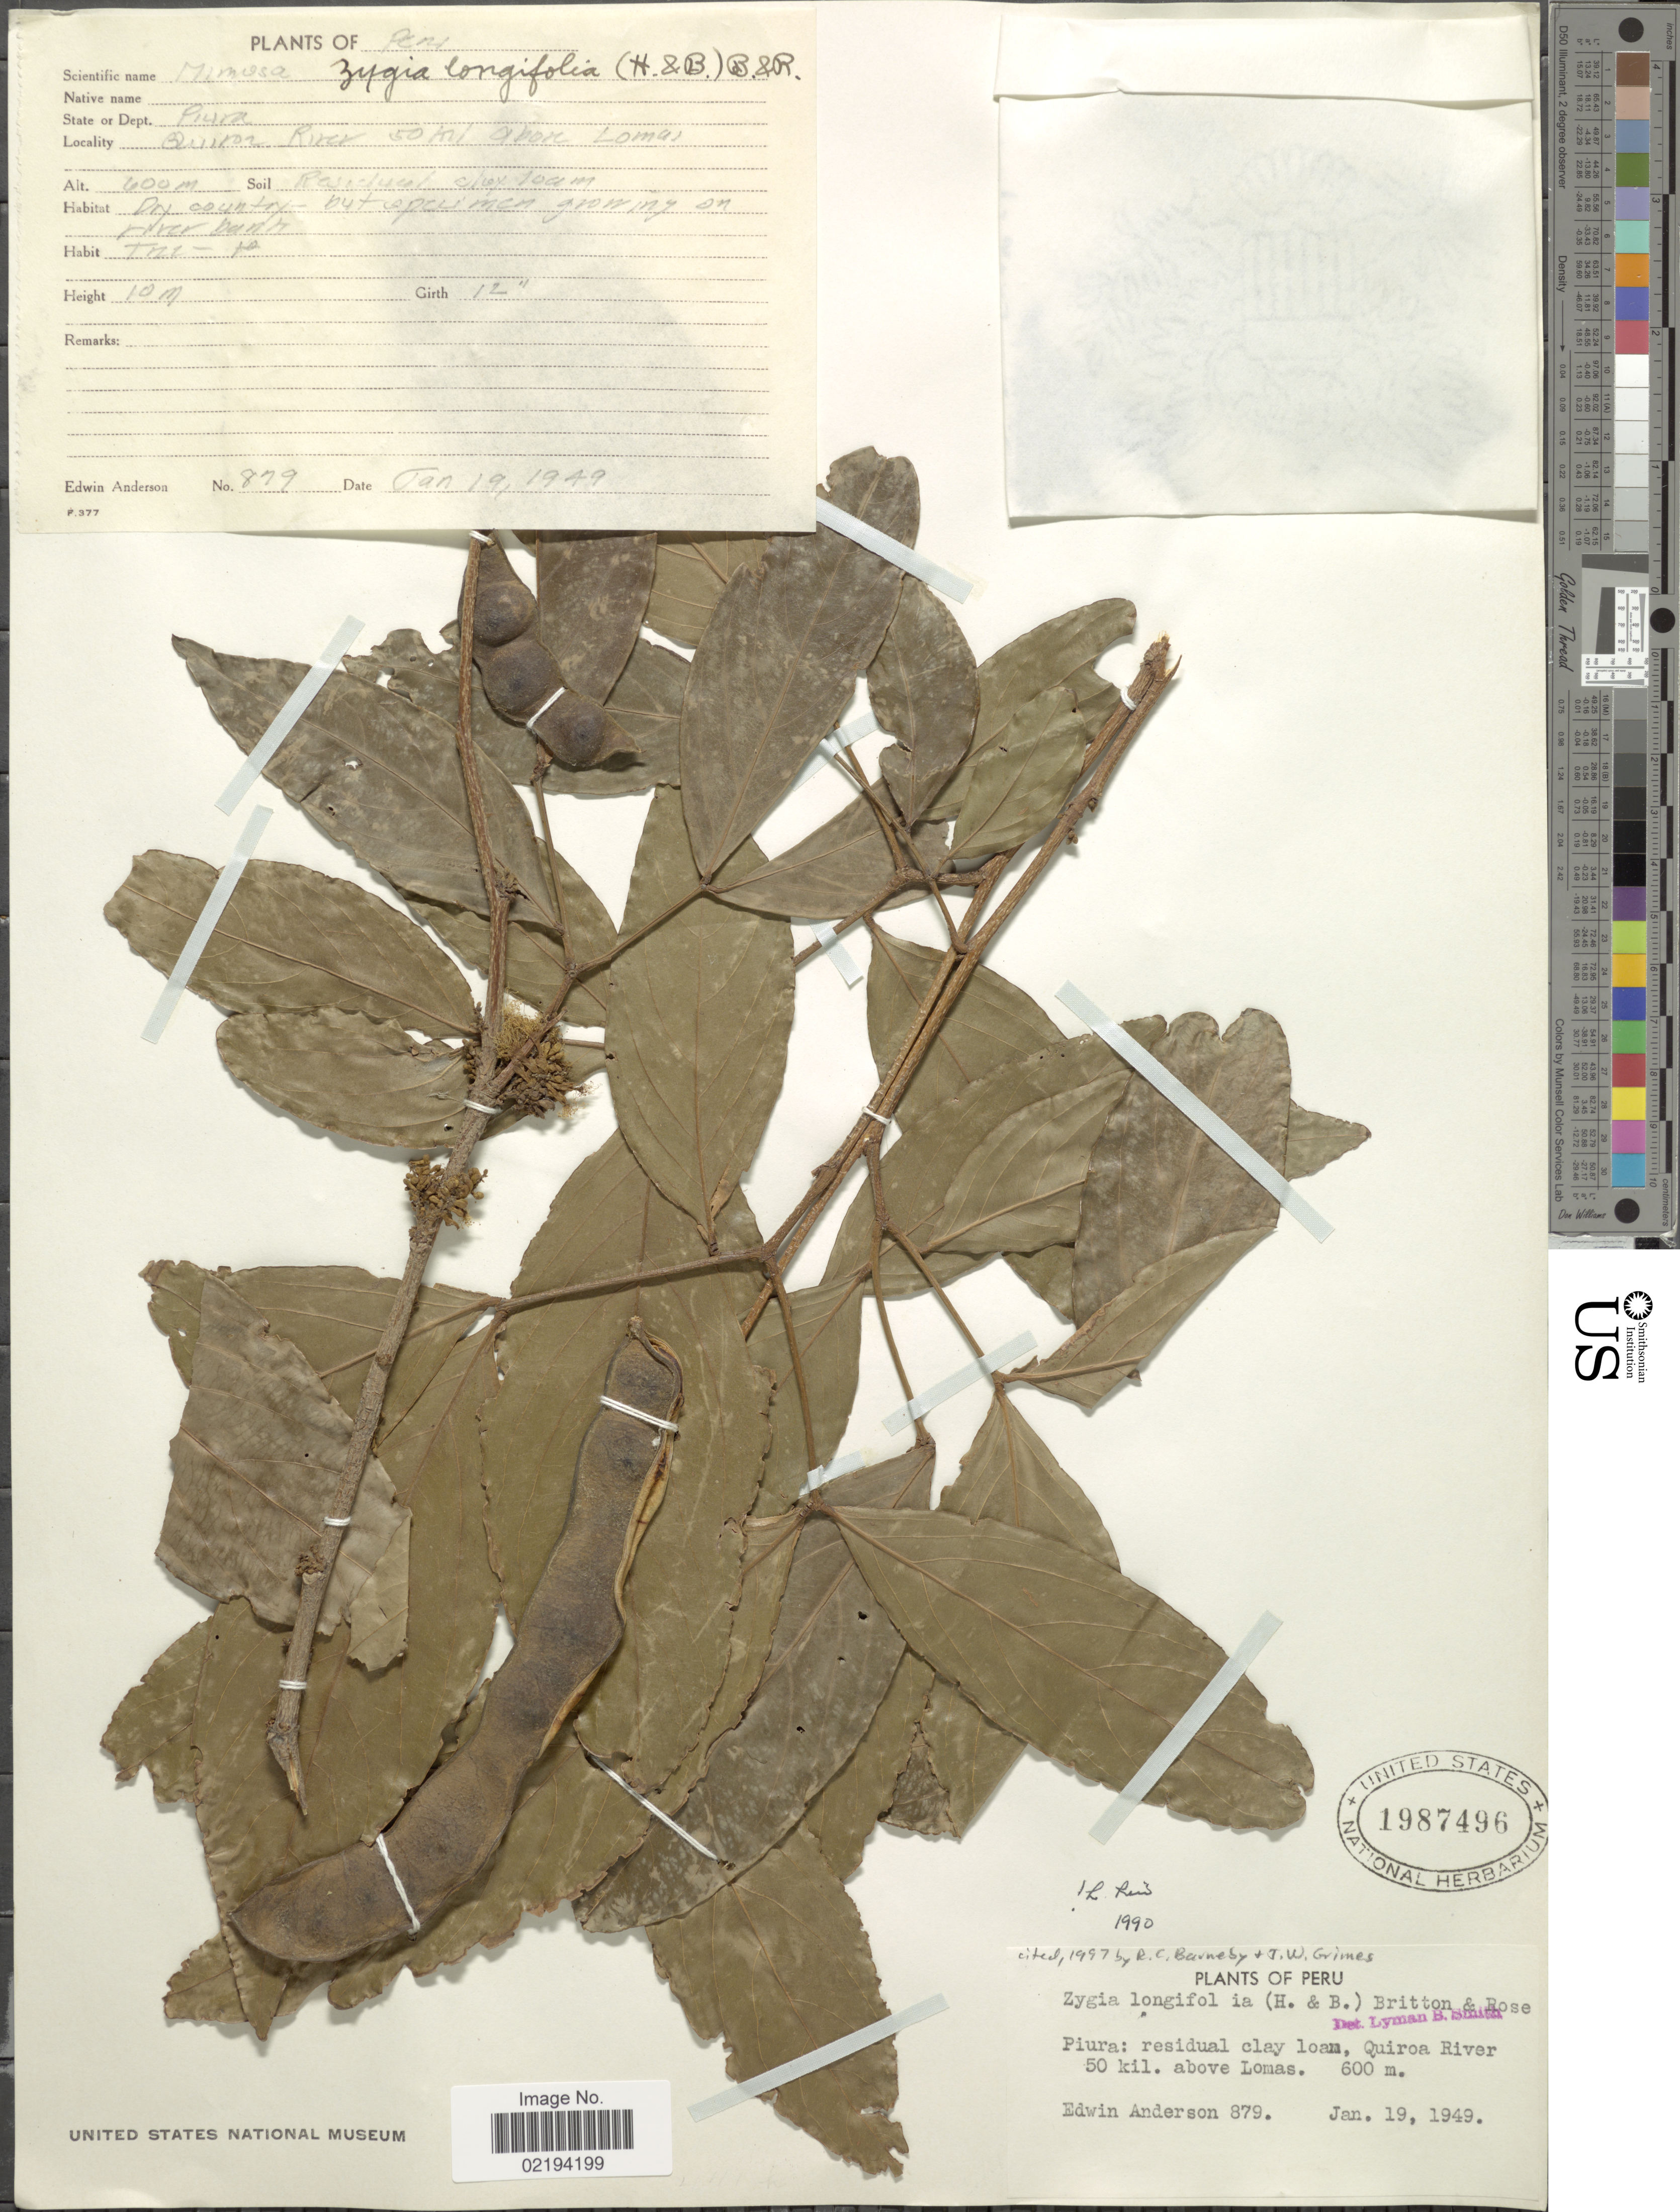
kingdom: Plantae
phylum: Tracheophyta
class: Magnoliopsida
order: Fabales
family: Fabaceae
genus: Zygia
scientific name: Zygia longifolia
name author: (Willd.) Britton & Rose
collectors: E. Anderson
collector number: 879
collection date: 1949-01-19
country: Peru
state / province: Piura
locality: Residual clay loam, Quiroa River 50 kil. above Lomas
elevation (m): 600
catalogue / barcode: US 1987496